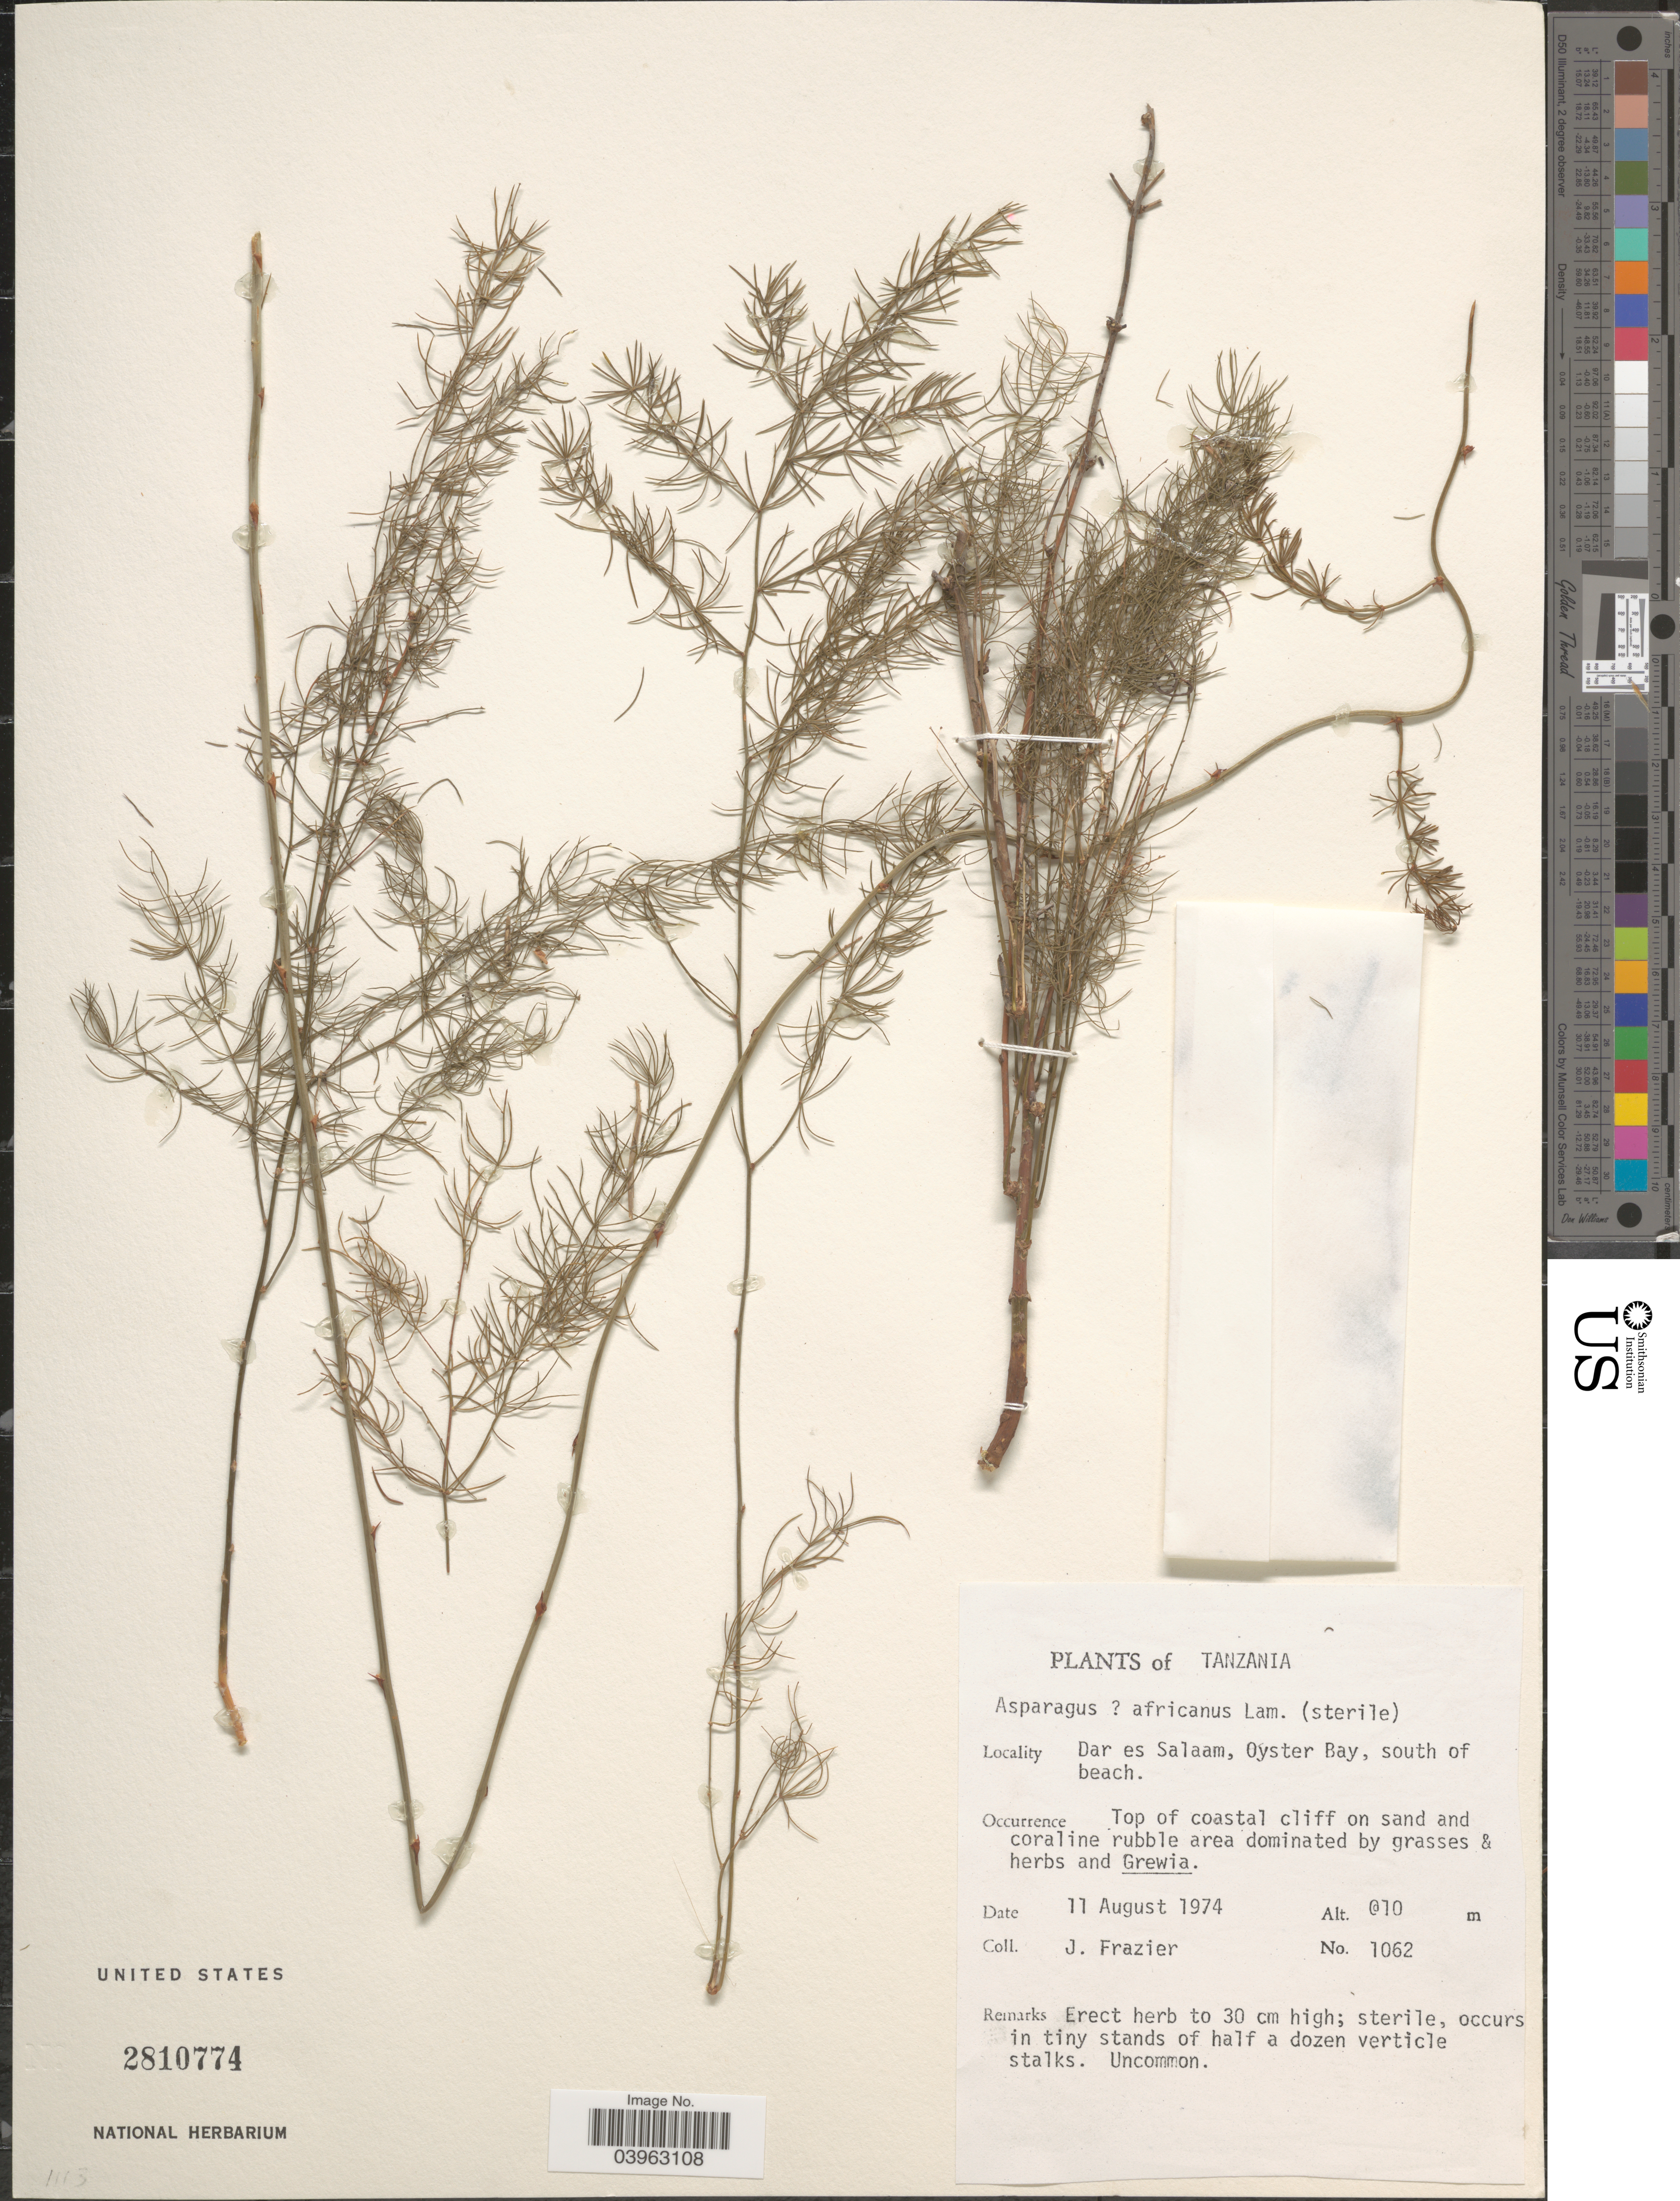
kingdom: Plantae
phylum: Tracheophyta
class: Liliopsida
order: Asparagales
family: Asparagaceae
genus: Asparagus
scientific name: Asparagus africanus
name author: Lam.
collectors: J. Frazier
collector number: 1062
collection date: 1974-08-11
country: Tanzania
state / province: Dar es Salaam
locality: Oyster Bay, south of beach.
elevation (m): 10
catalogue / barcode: US 2810774